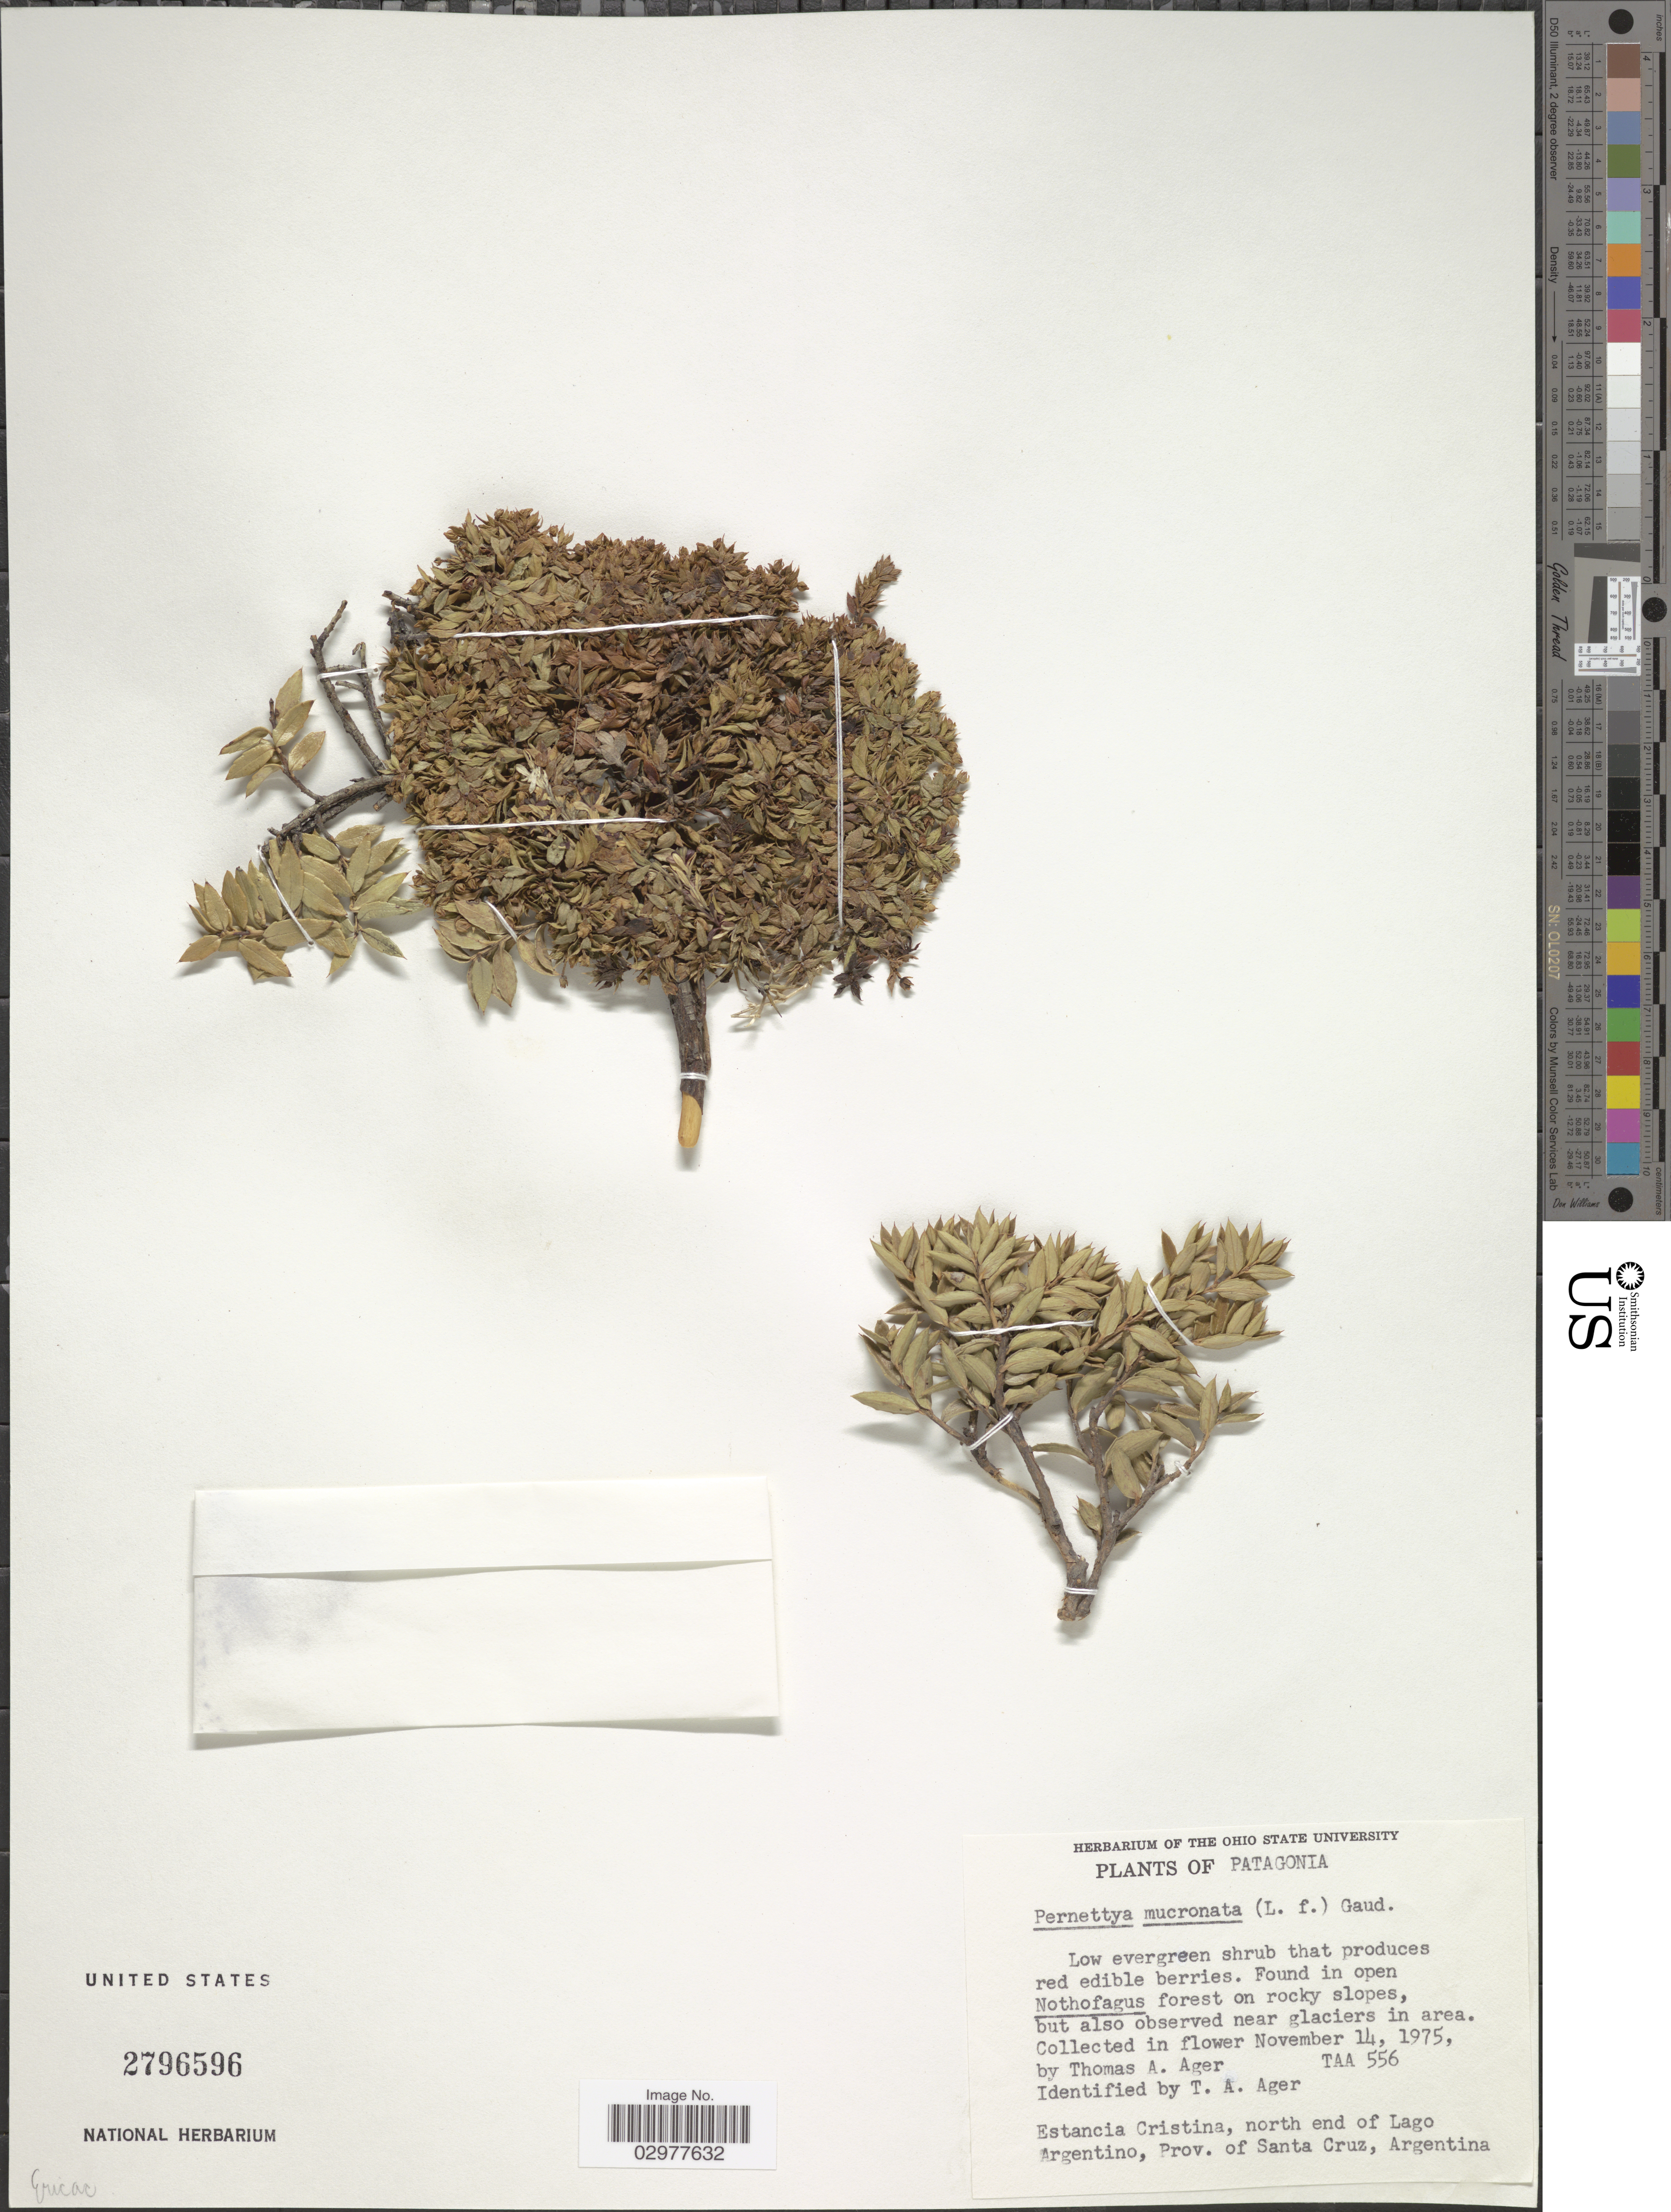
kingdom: Plantae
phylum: Tracheophyta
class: Magnoliopsida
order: Ericales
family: Ericaceae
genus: Pernettya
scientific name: Pernettya mucronata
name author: (L. f.) Gaudich. ex A. Spreng.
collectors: T. A. Ager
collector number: TAA556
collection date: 1975-11-14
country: Argentina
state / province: Santa Cruz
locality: Patagonia, Estancia Cristina, north end of Lago Argentino.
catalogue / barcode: US 2796596